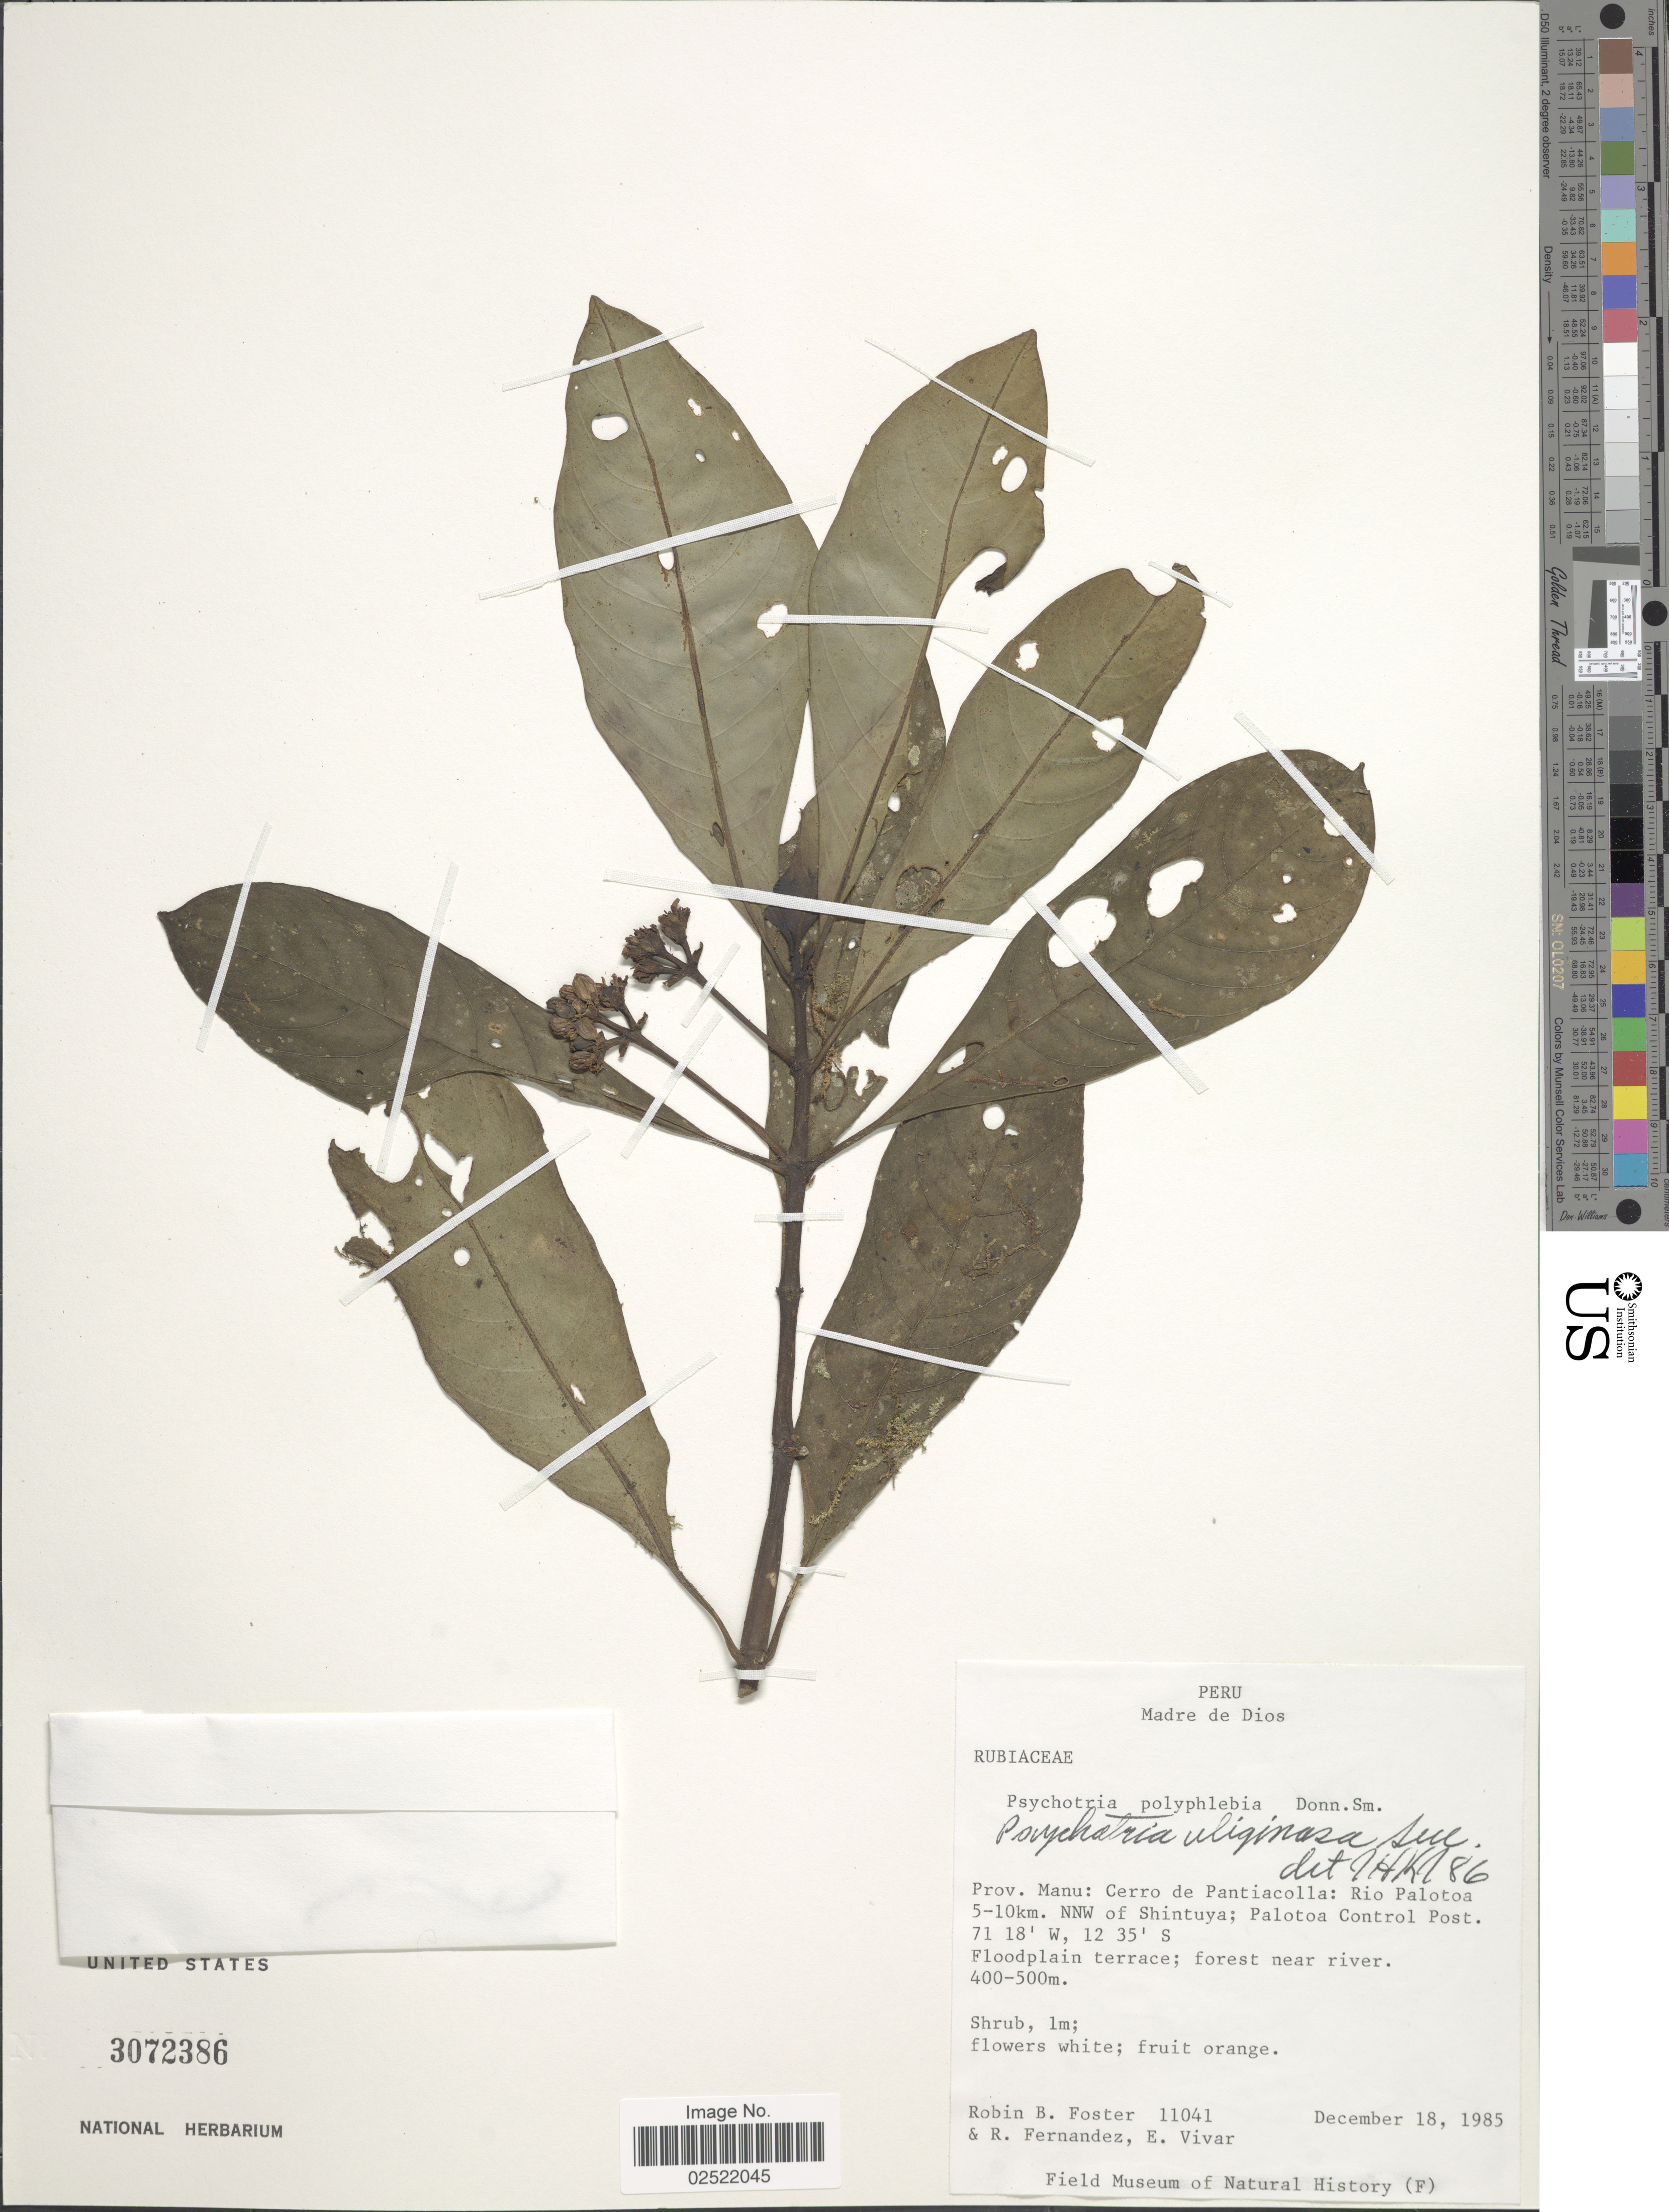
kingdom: Plantae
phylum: Tracheophyta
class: Magnoliopsida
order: Gentianales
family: Rubiaceae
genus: Psychotria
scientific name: Psychotria uliginosa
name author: Sw.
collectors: R. B. Foster, R. Fernandez & E. Vivar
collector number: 11041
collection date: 1985-12-18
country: Peru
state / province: Madre de Dios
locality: Prov. Manu: Cerro de Pantiacolla: Rio Palotoa 5-10km. NNW of Shintuya; Palotoa Control Post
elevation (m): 400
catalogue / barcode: US 3072386